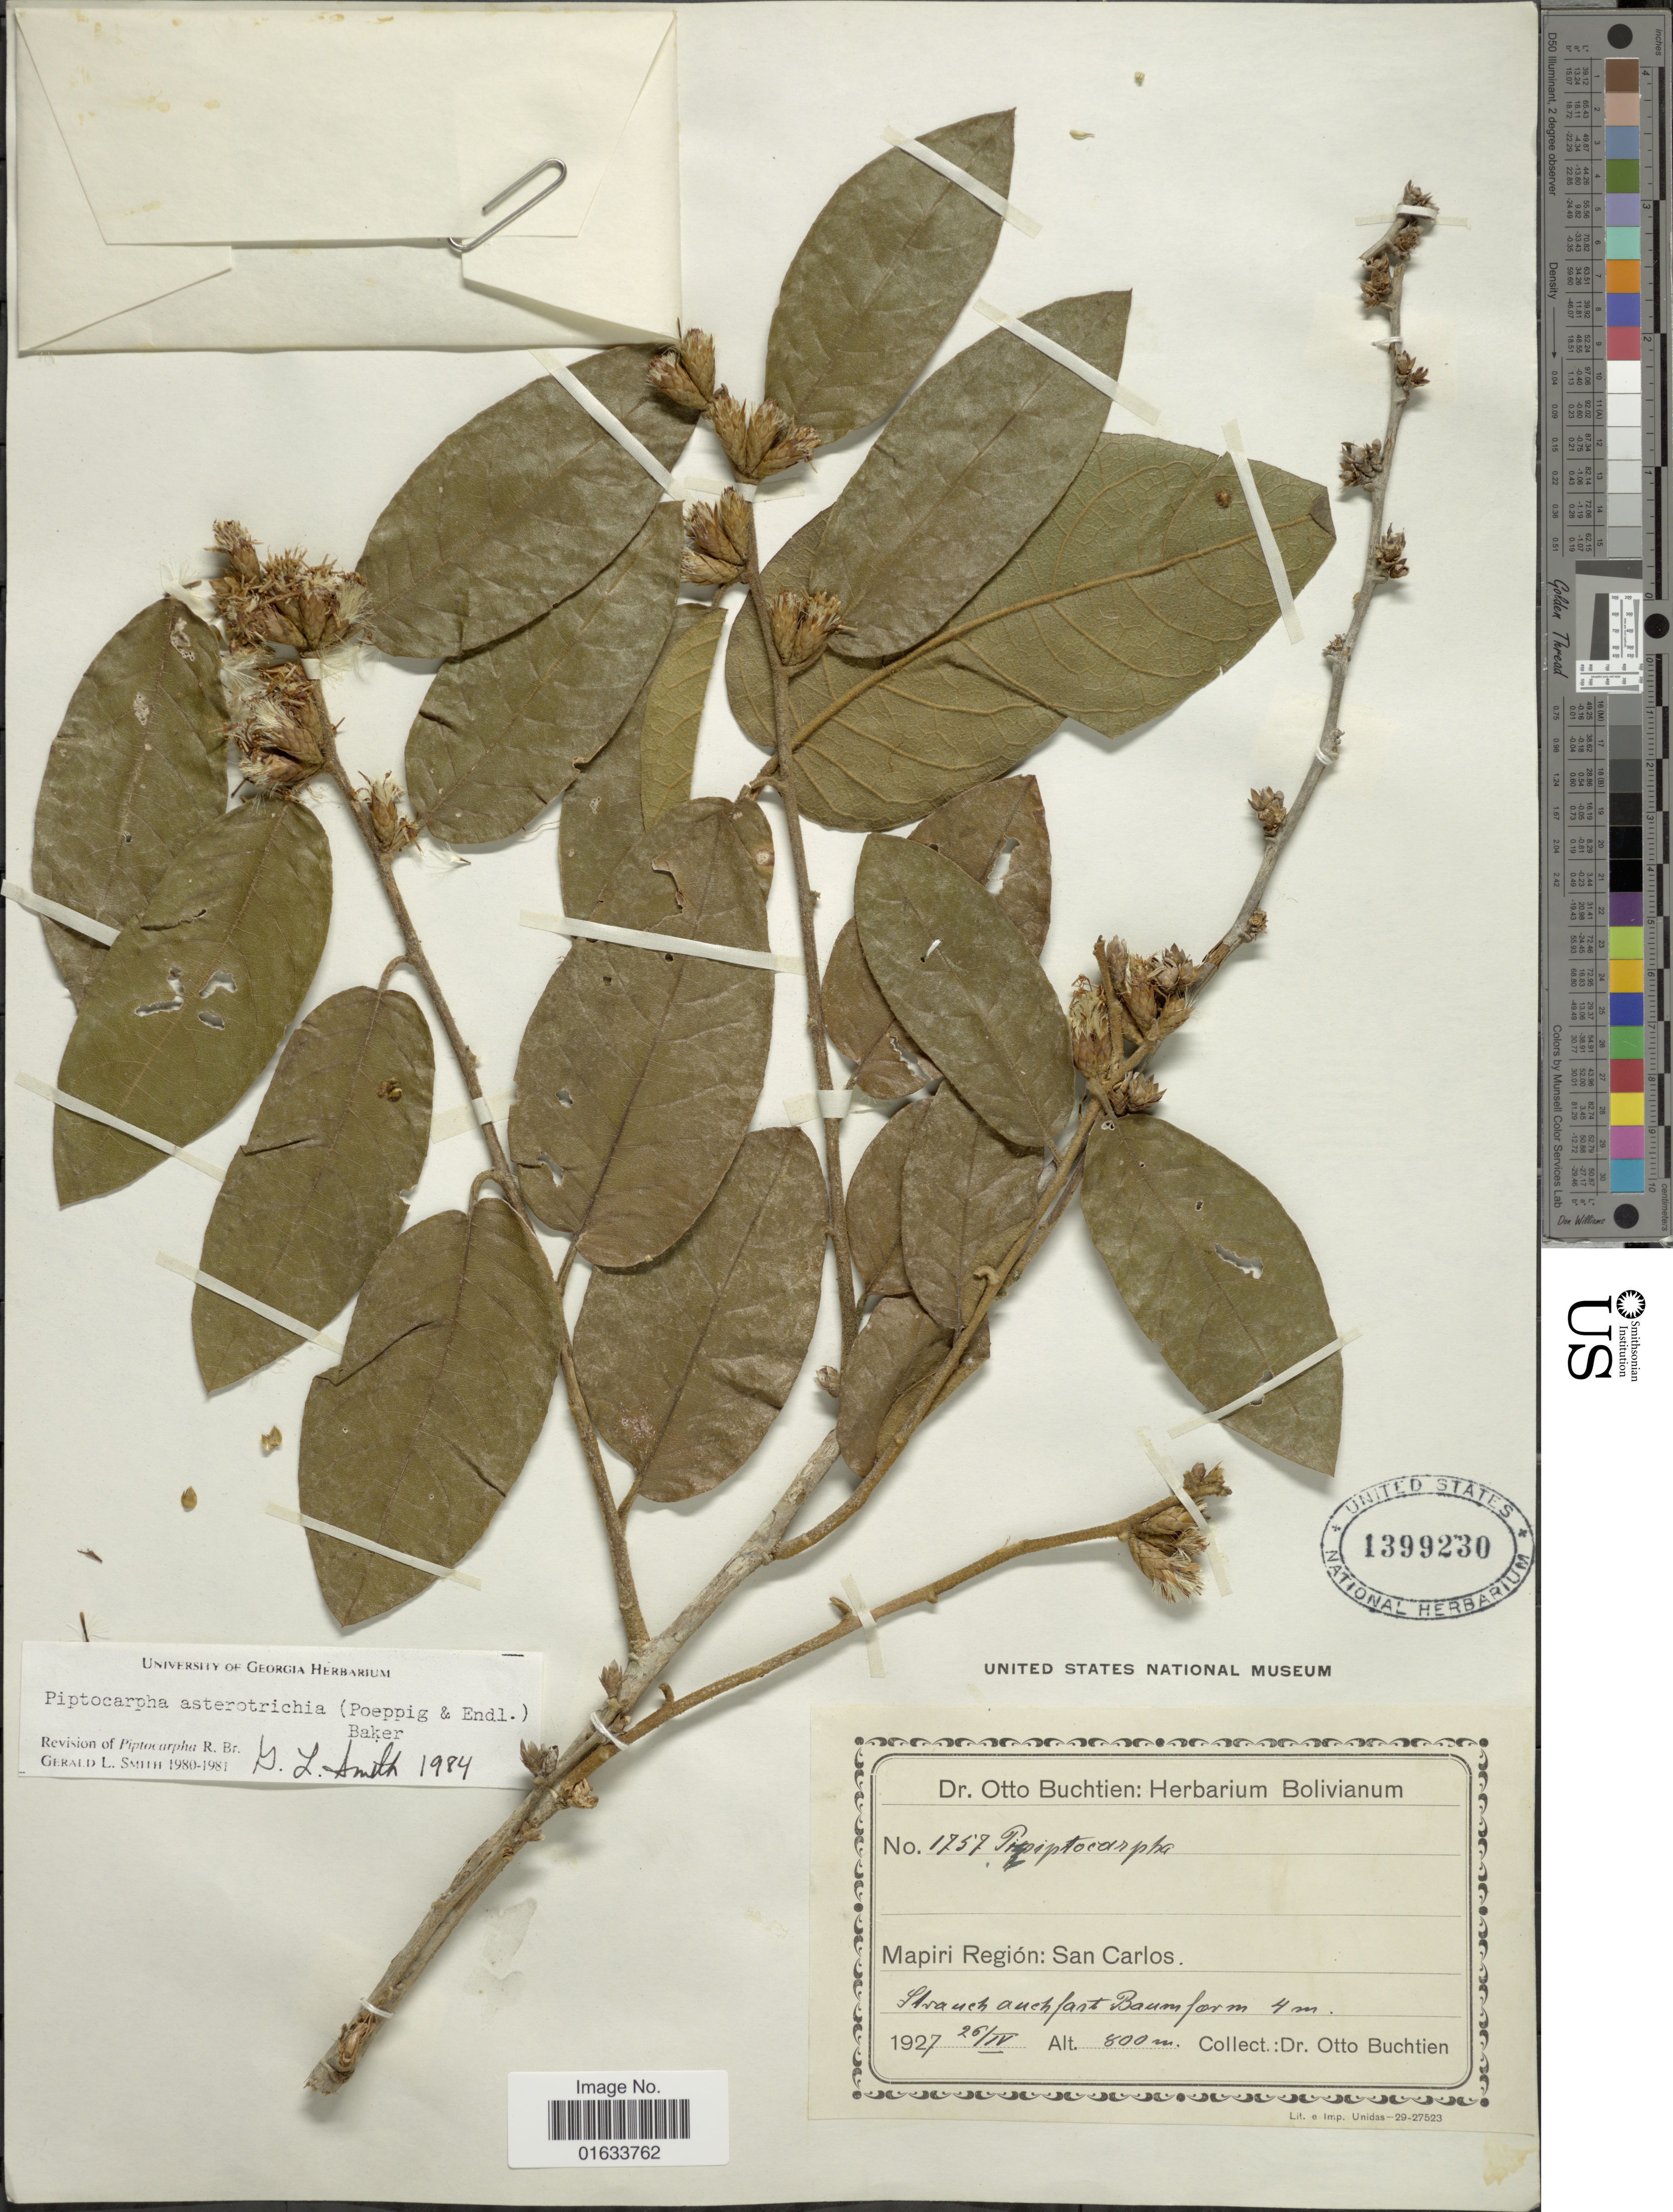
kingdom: Plantae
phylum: Tracheophyta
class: Magnoliopsida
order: Asterales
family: Asteraceae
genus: Piptocarpha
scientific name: Piptocarpha asterotrichia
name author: (Poepp.) Baker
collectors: O. Buchtien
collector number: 1757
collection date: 1927-04-26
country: Bolivia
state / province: La Paz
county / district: Mapiri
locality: Mapiri Región: San Carlos.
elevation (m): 800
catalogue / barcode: US 1399230